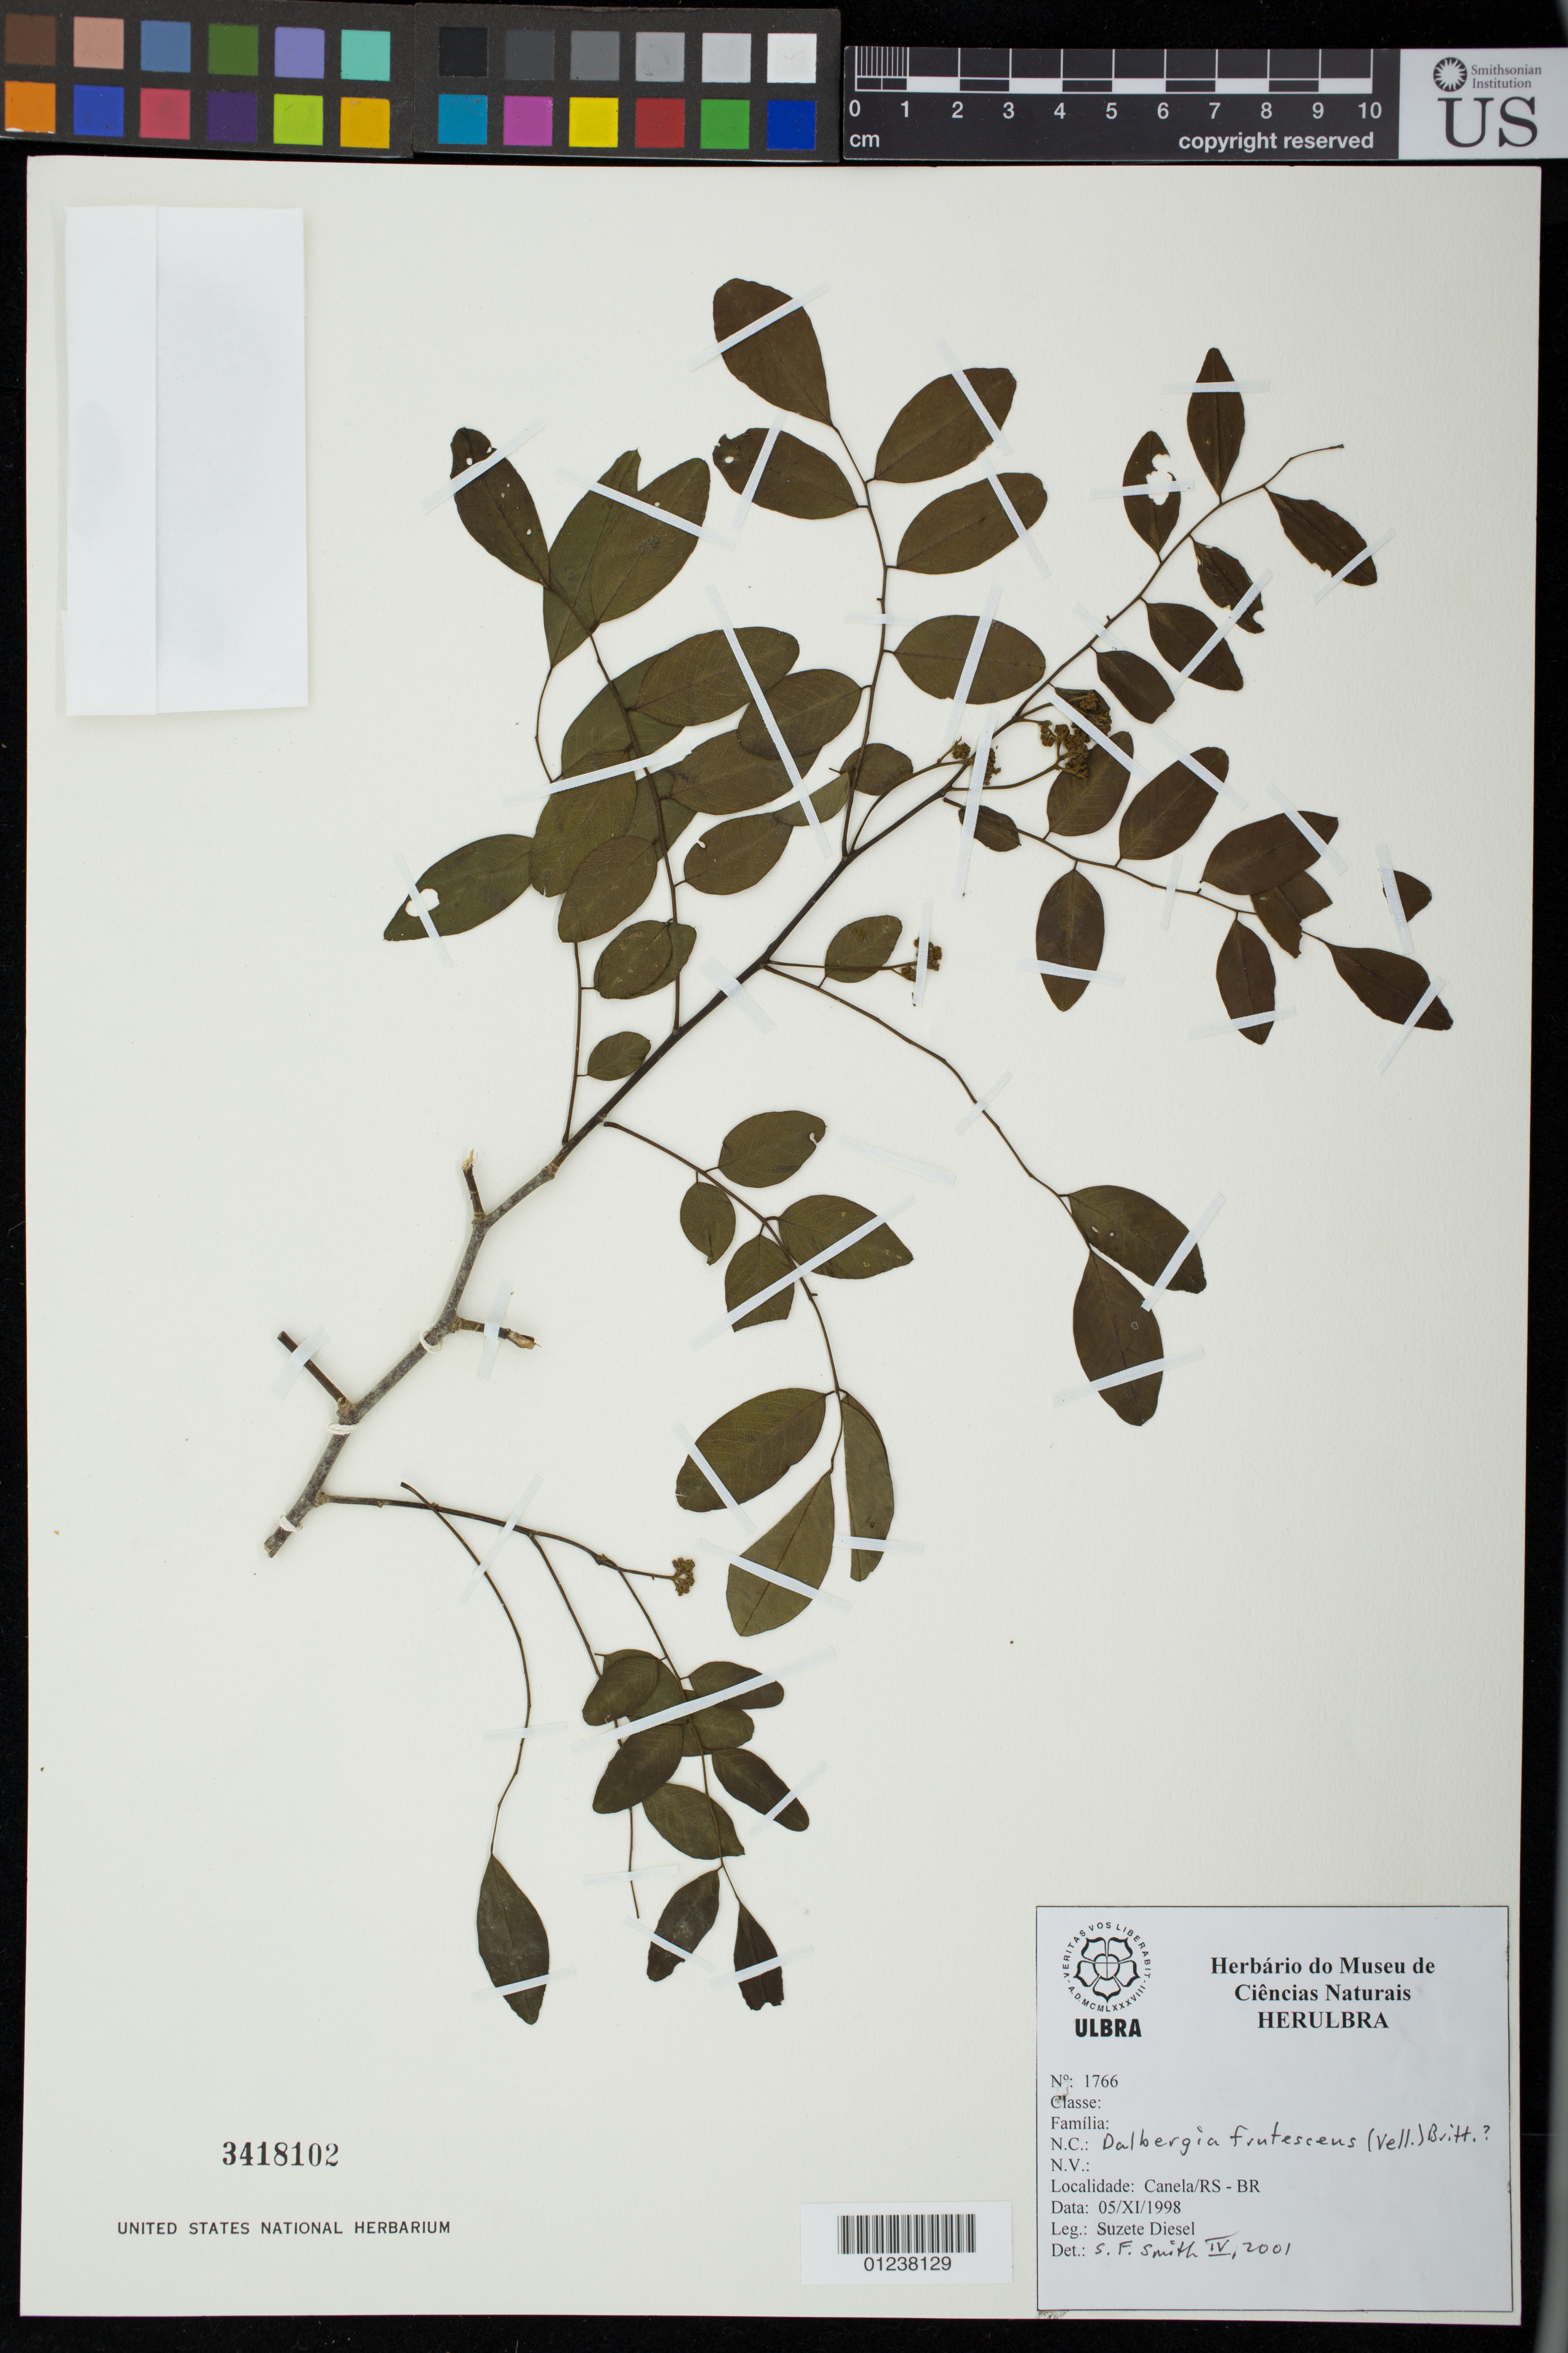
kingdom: Plantae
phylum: Tracheophyta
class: Magnoliopsida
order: Fabales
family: Fabaceae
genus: Dalbergia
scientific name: Dalbergia frutescens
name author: (Vell.) Britton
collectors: S. Diesel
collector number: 1766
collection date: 1998-11-05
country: Brazil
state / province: Rio Grande do Sul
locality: Canela / RS - BR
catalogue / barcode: US 3418102